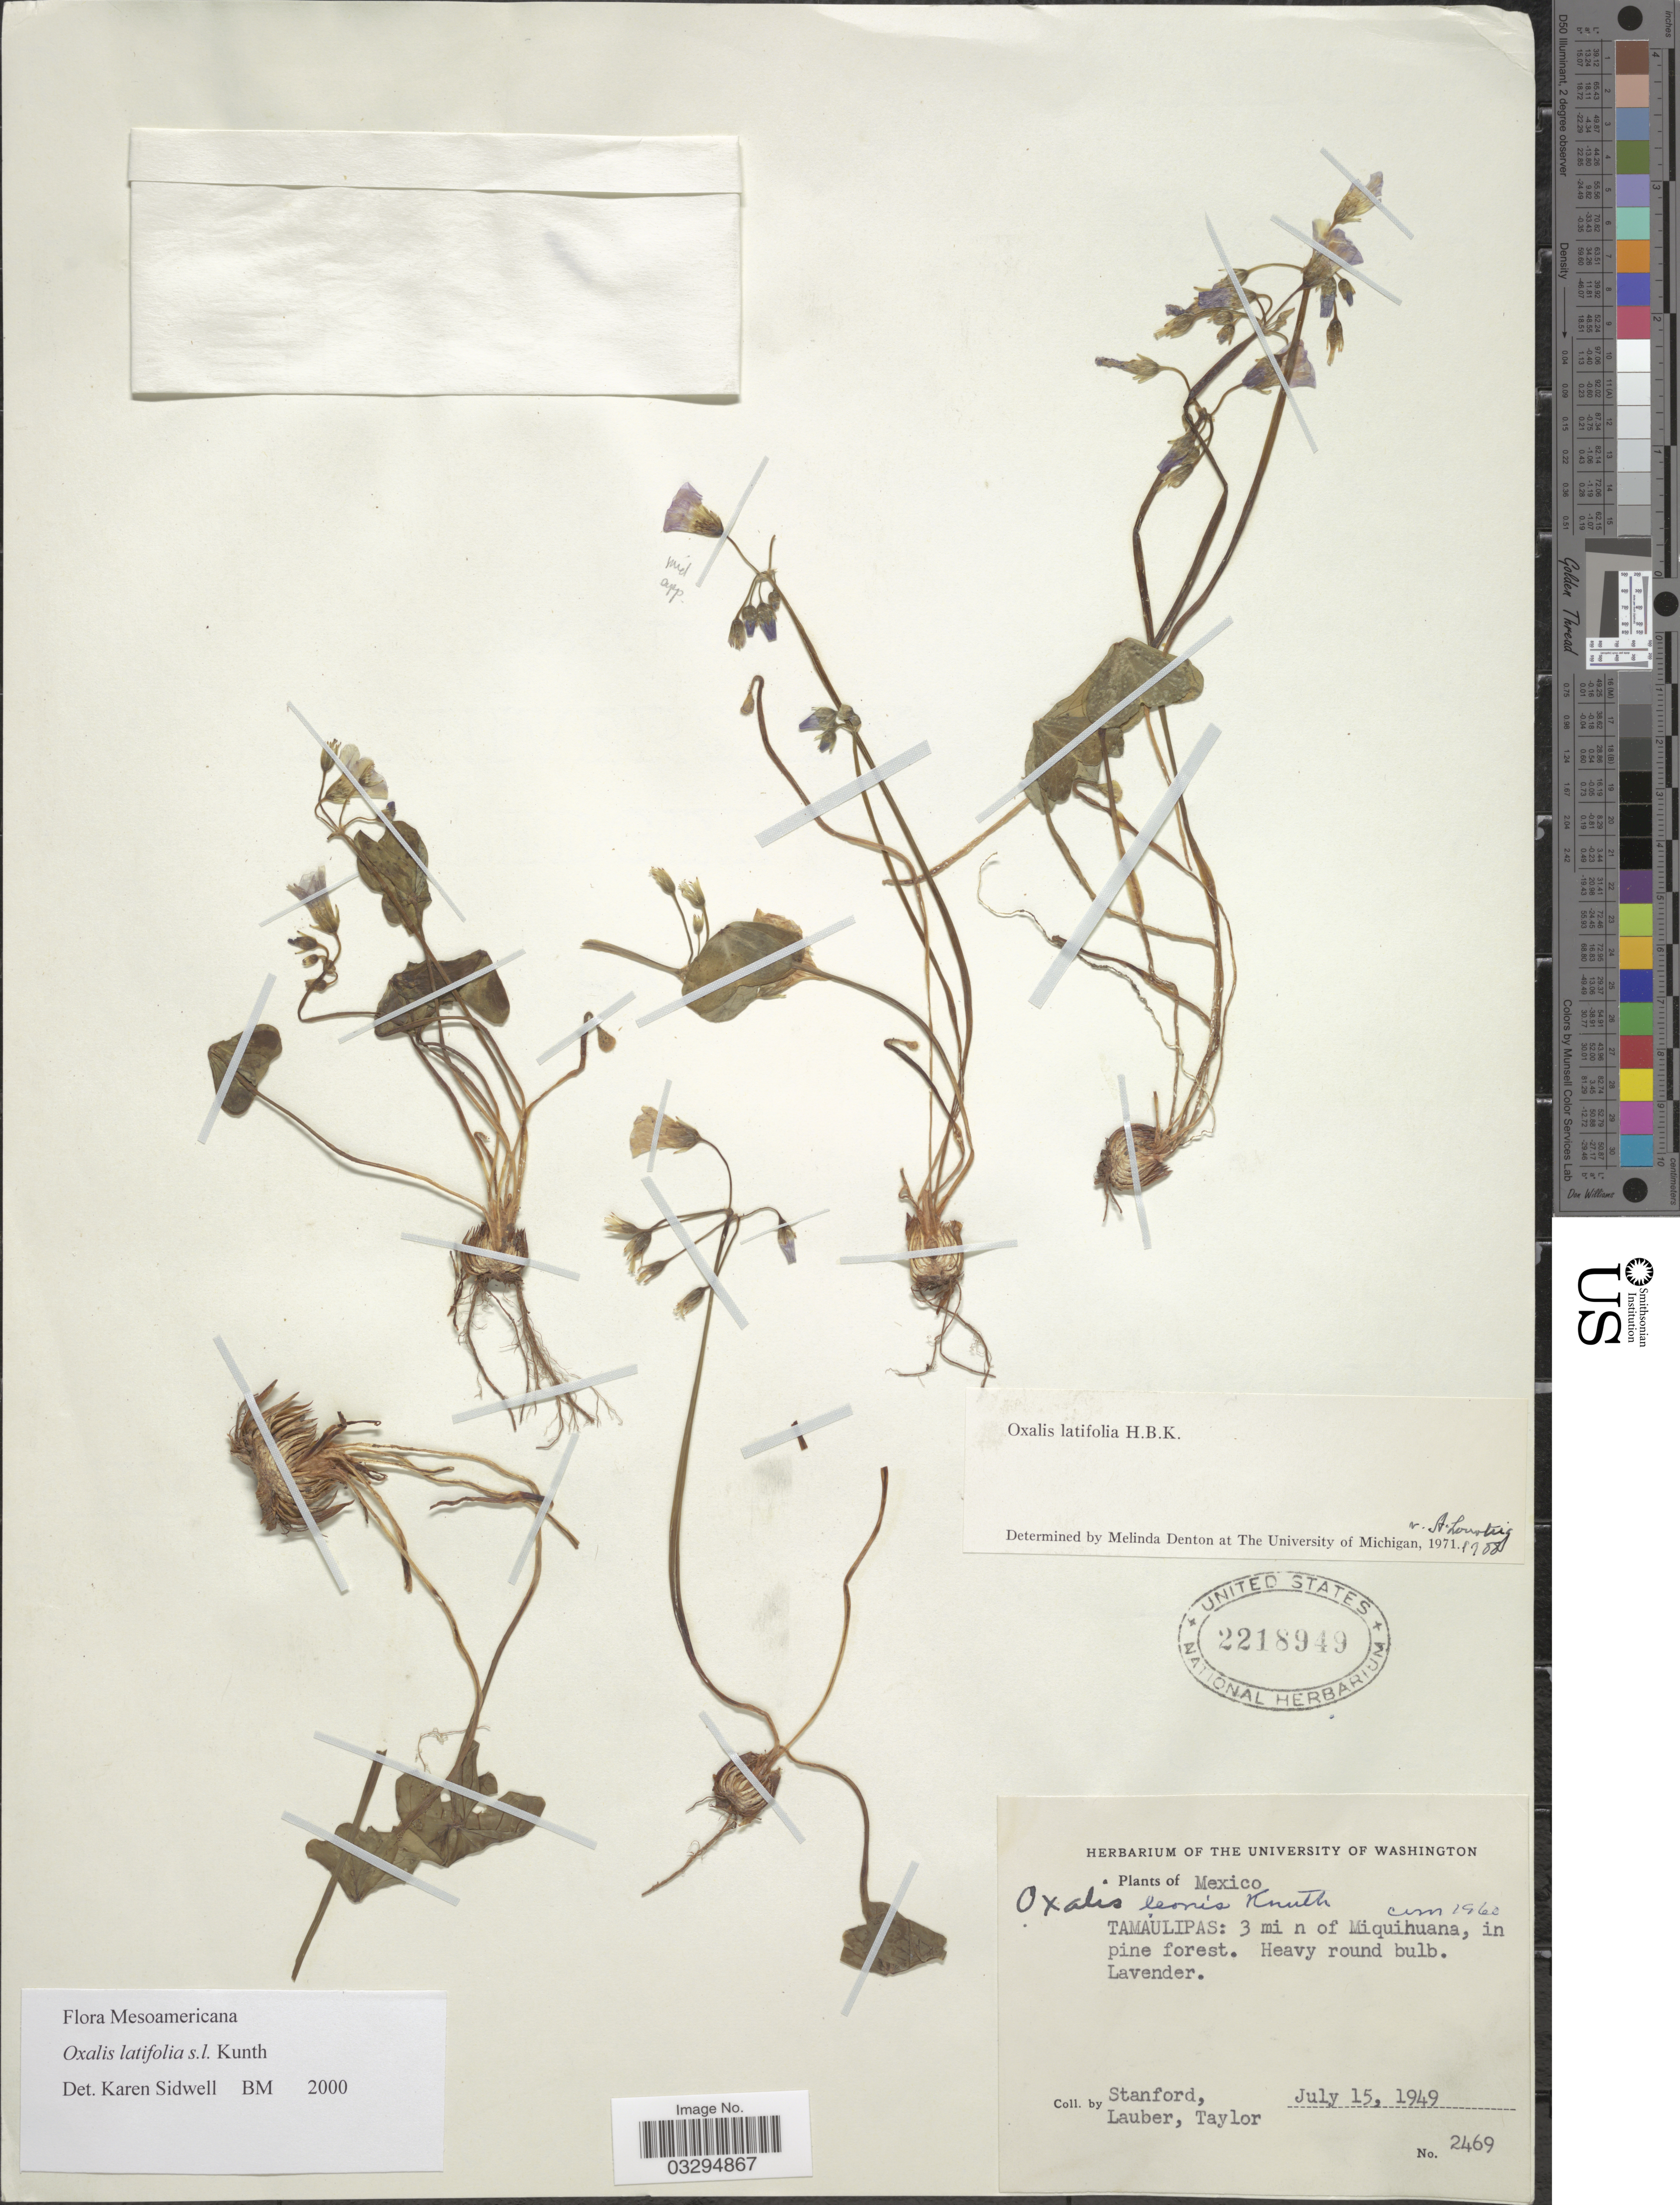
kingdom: Plantae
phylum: Tracheophyta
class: Magnoliopsida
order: Oxalidales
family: Oxalidaceae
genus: Oxalis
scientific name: Oxalis latifolia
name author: Kunth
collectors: -. Stanford, Lauber, -- & -. Taylor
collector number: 2469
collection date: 1949-07-15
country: Mexico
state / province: Tamaulipas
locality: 3 mi n of Miquihuana, in pine forest.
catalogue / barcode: US 2218949